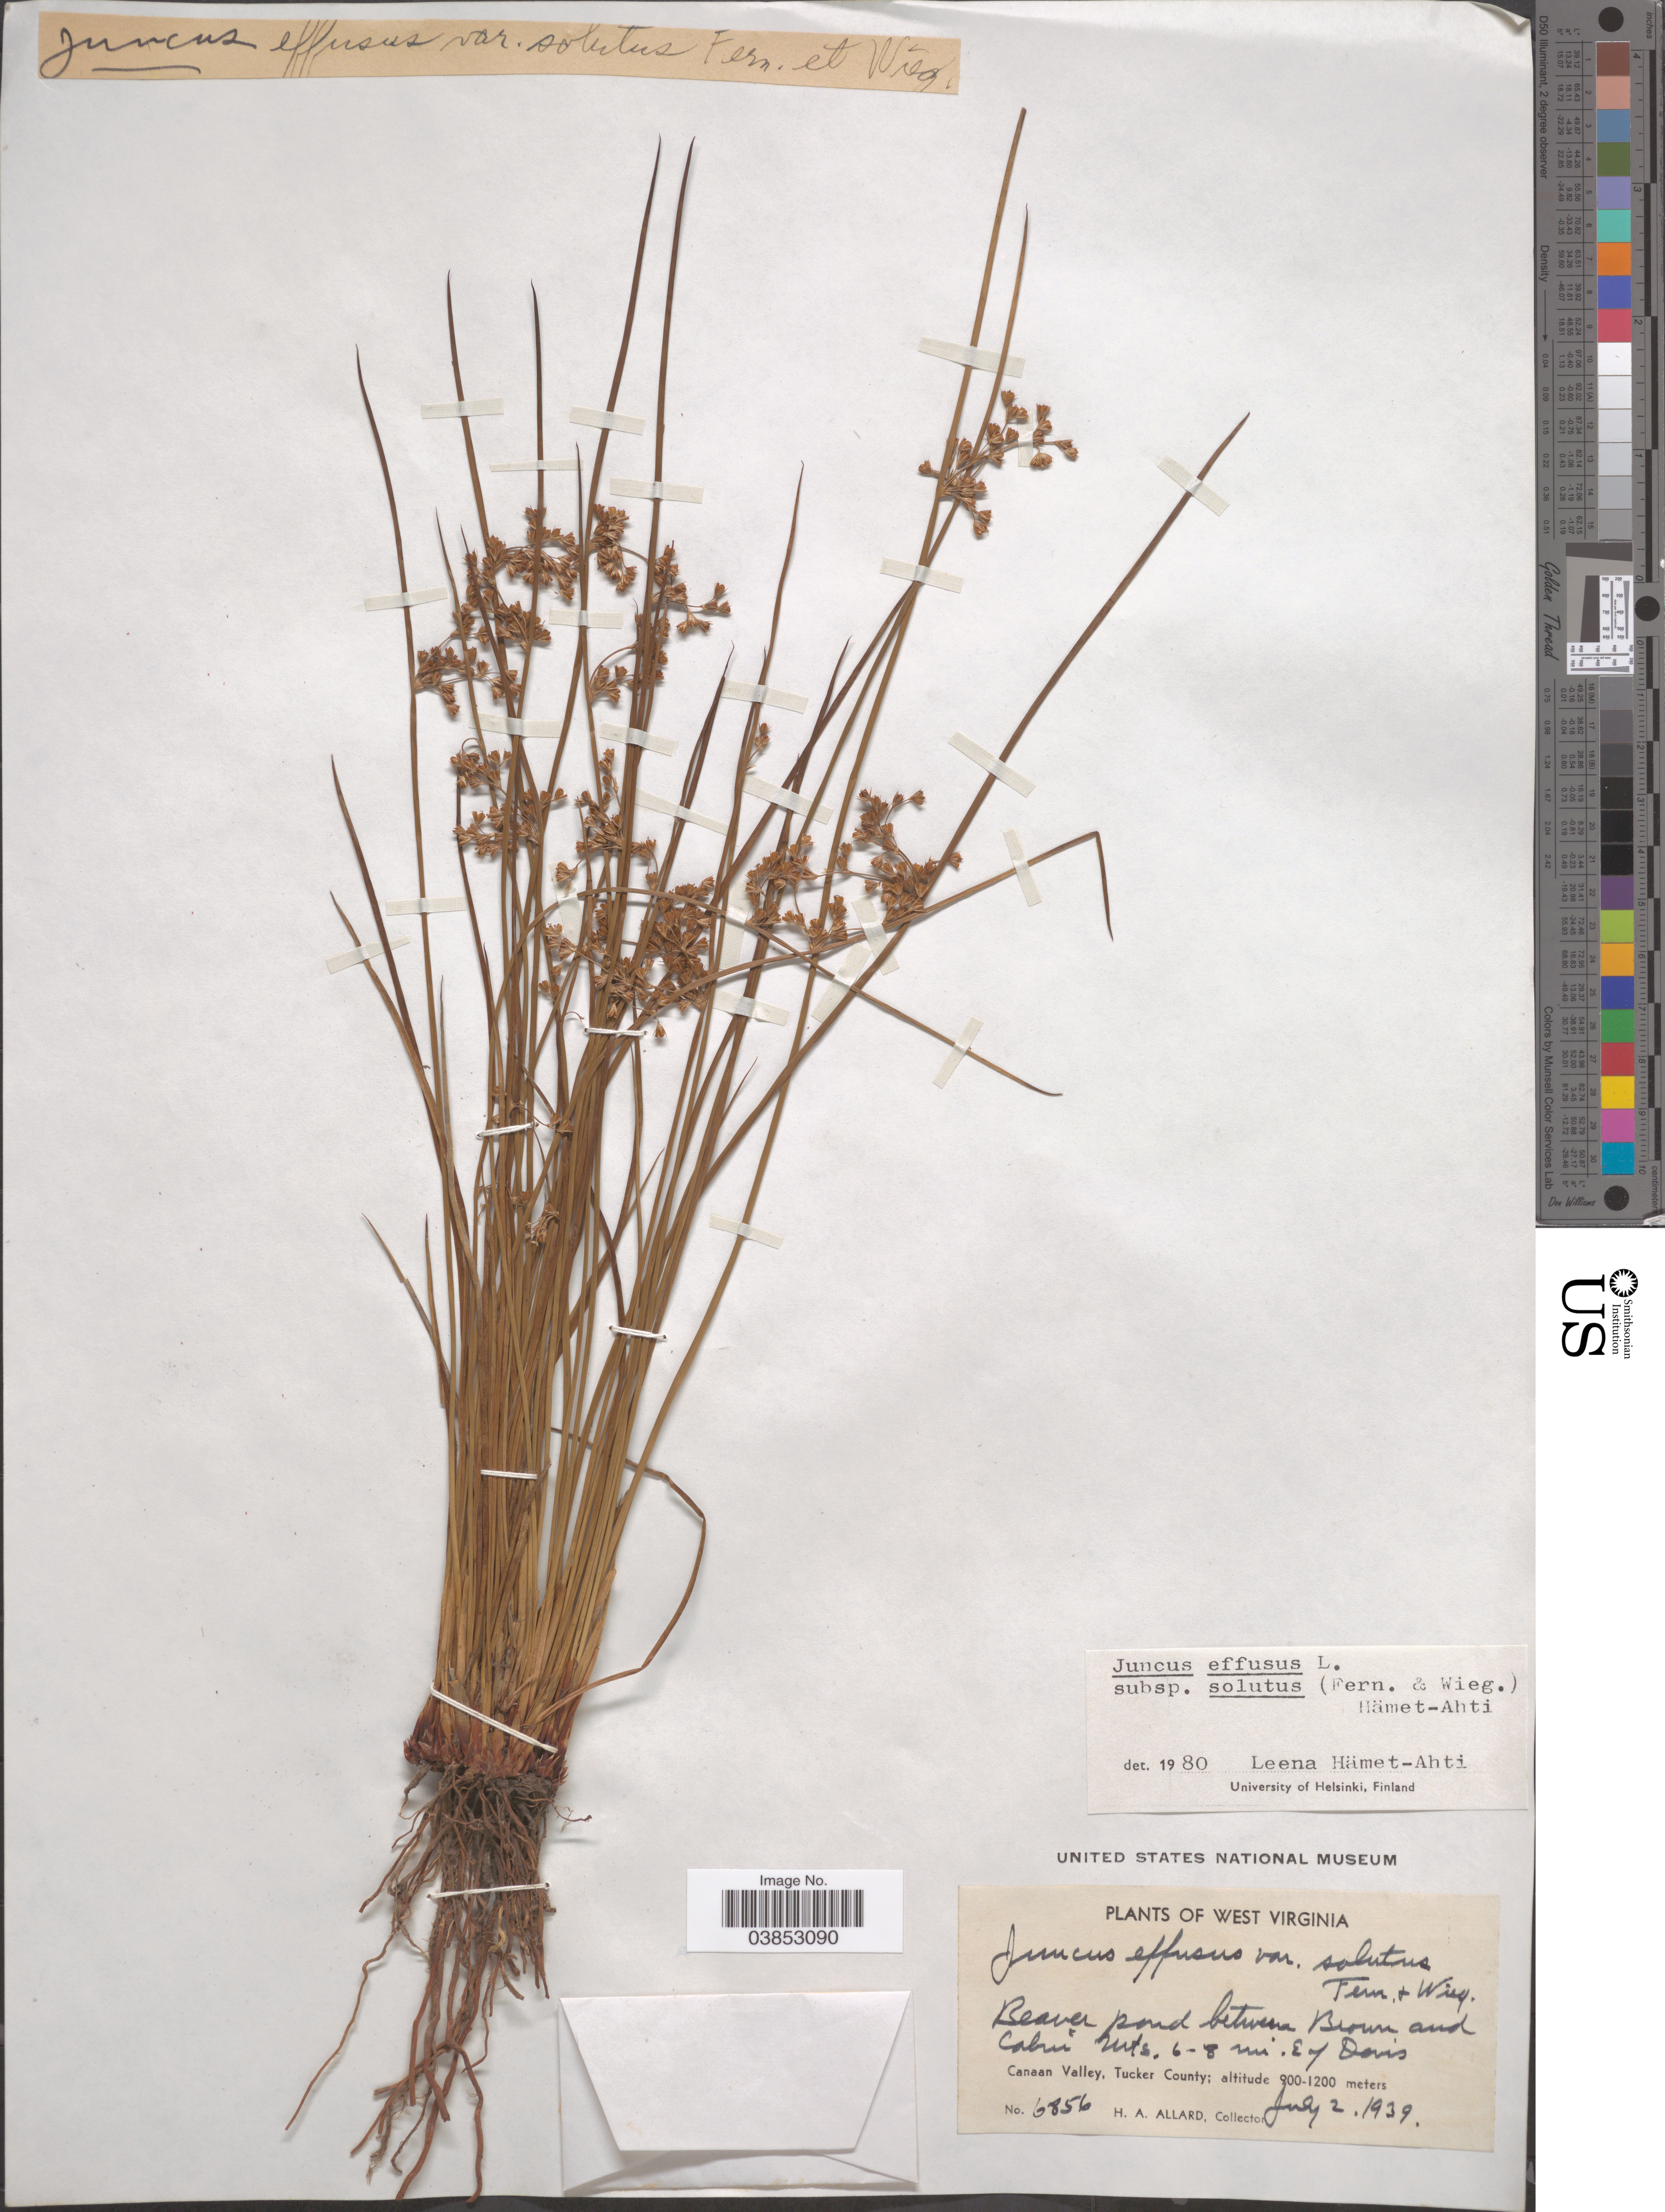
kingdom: Plantae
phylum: Tracheophyta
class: Liliopsida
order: Poales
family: Juncaceae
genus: Juncus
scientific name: Juncus effusus var. solutus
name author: Fernald & Wiegand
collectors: H. A. Allard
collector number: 6856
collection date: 1939-07-02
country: United States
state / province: West Virginia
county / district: Tucker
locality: Beaver pond between Brown and Cabin Mts, 6-8 mi. E of Davis. Canaan Valley, Tucker County.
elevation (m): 900